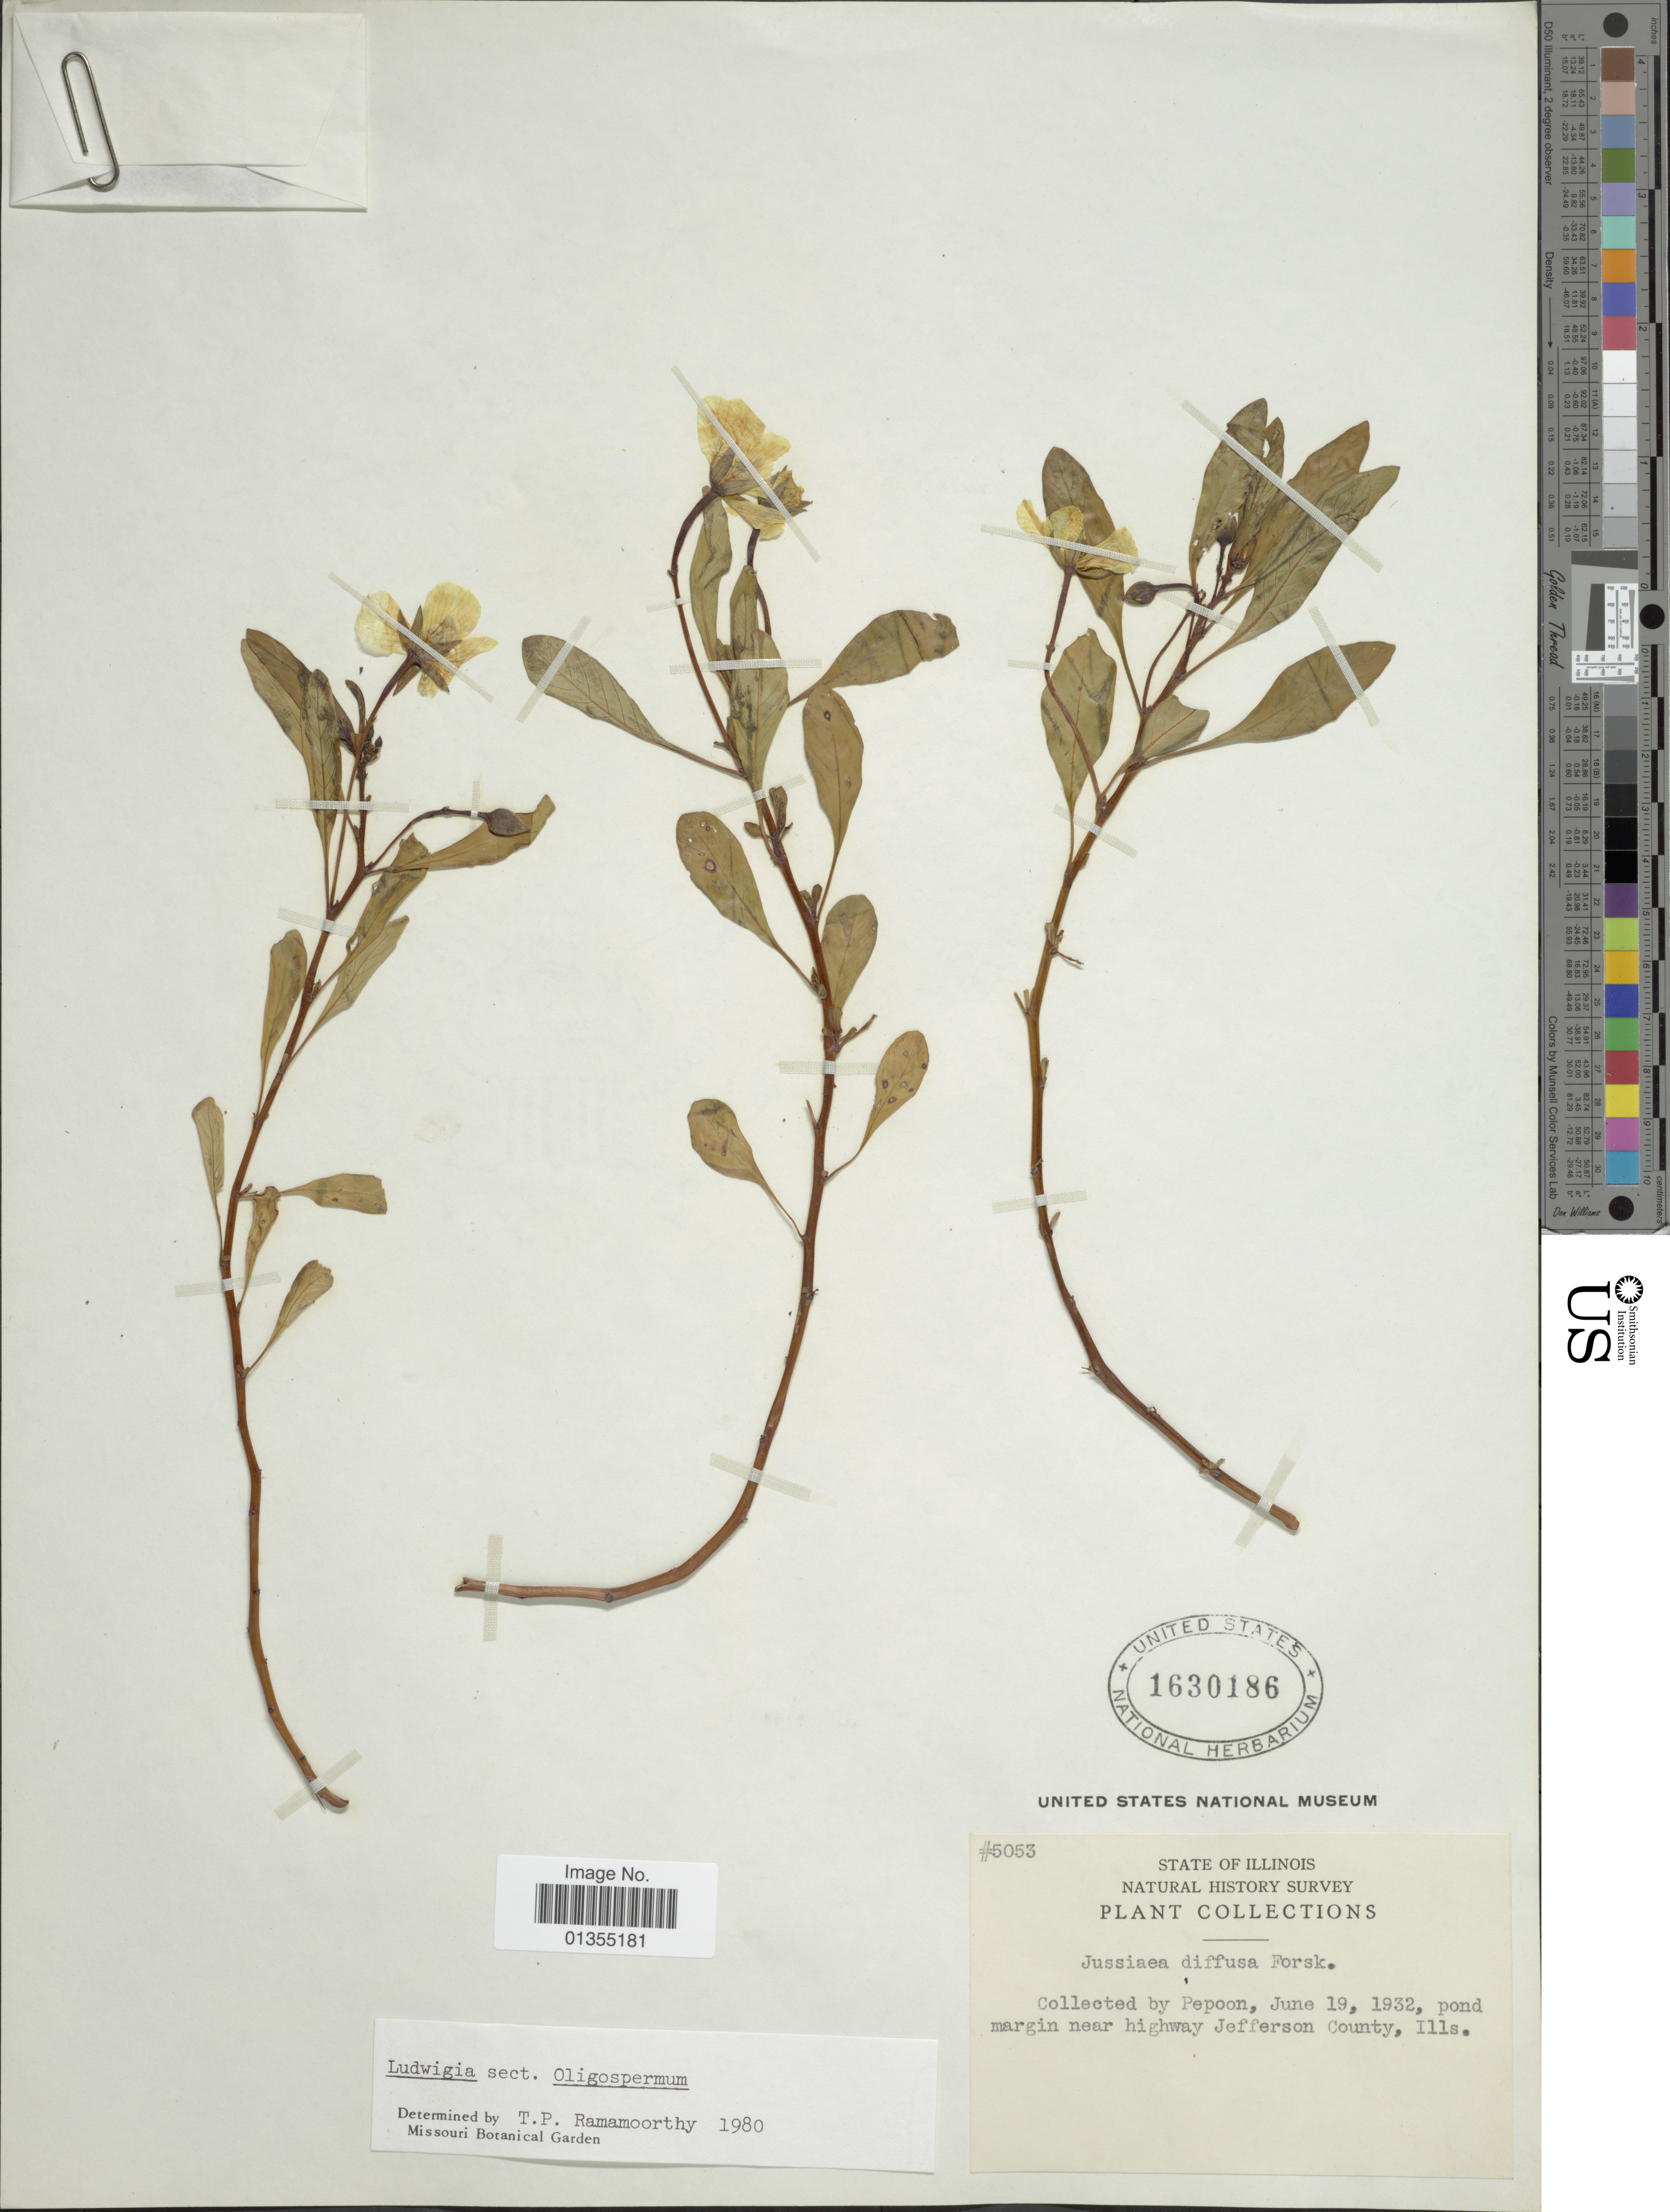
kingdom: Plantae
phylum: Tracheophyta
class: Magnoliopsida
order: Myrtales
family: Onagraceae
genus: Ludwigia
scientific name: Ludwigia stolonifera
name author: (Guill. & Perr.) P.H. Raven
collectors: Pepoon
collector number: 5053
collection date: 1932-06-19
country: United States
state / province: Illinois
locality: Pond margin near highway Jefferson County, Ills.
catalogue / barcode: US 1630186